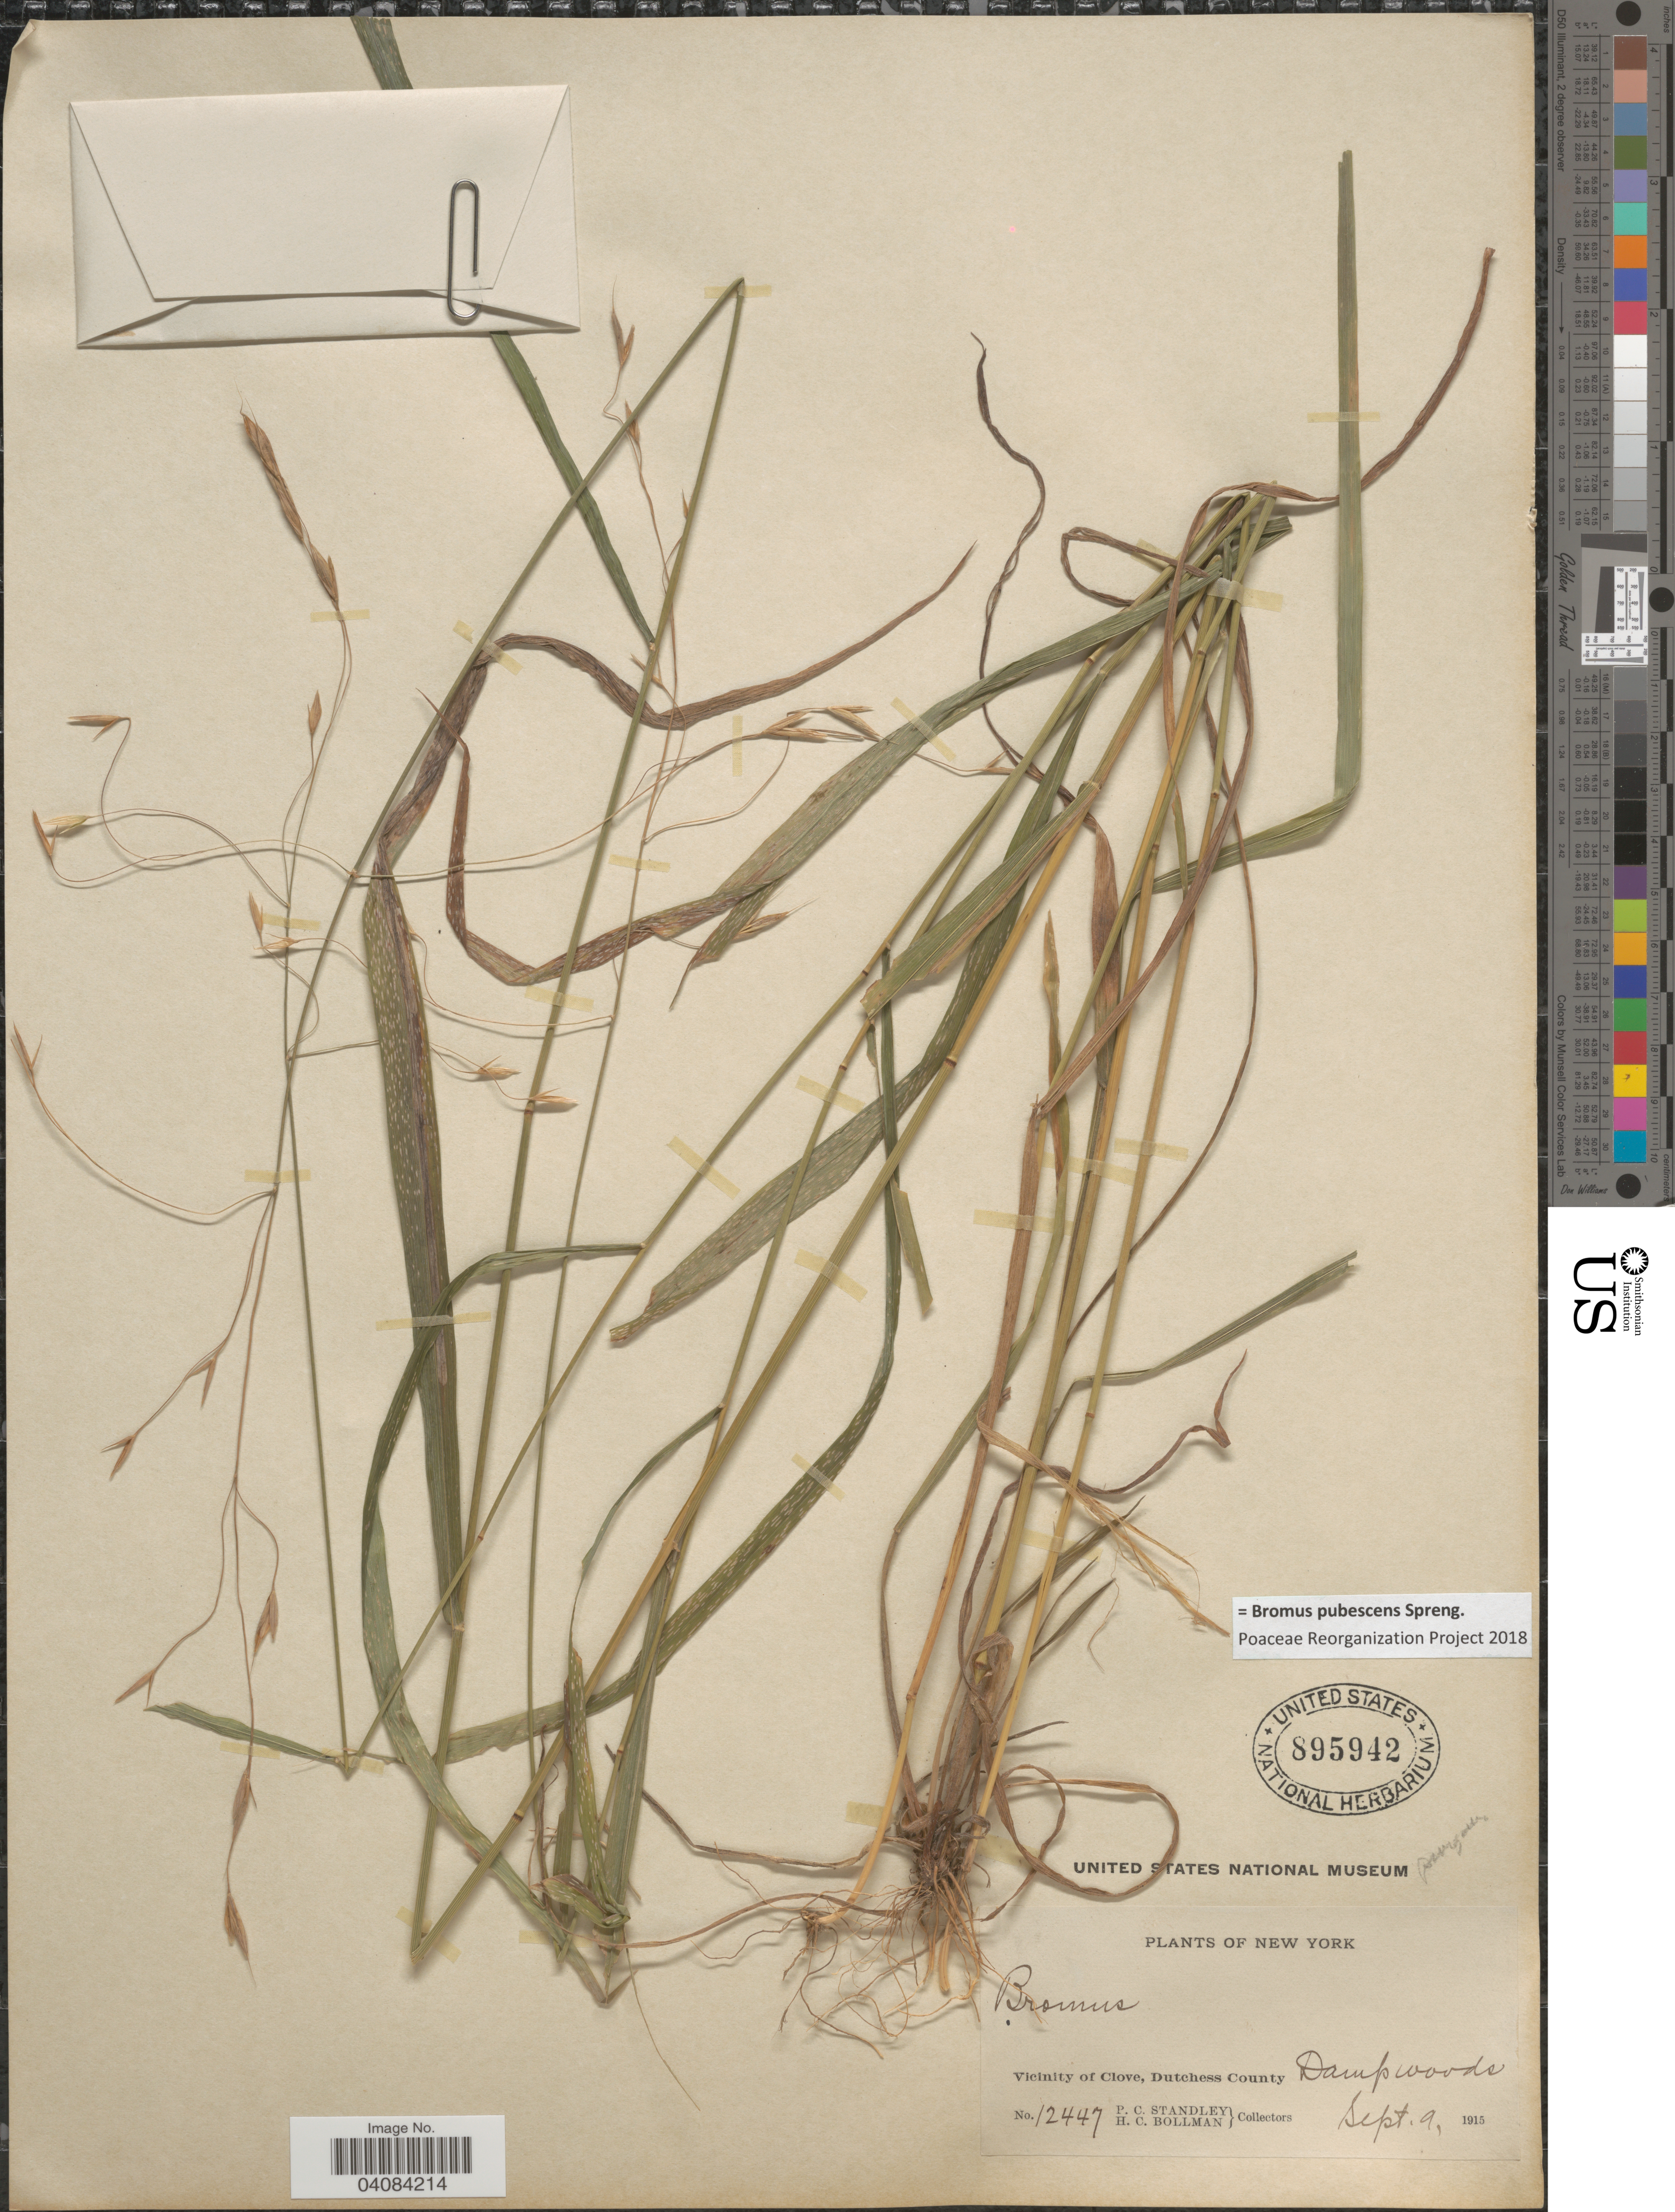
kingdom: Plantae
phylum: Tracheophyta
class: Liliopsida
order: Poales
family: Poaceae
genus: Bromus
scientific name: Bromus pubescens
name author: Muhl. ex Willd.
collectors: P. C. Standley & H. C. Bollman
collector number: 12447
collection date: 1915-09-09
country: United States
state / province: New York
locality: Vicinity of Clove, Dutchess County. Damp woods.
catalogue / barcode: US 895942